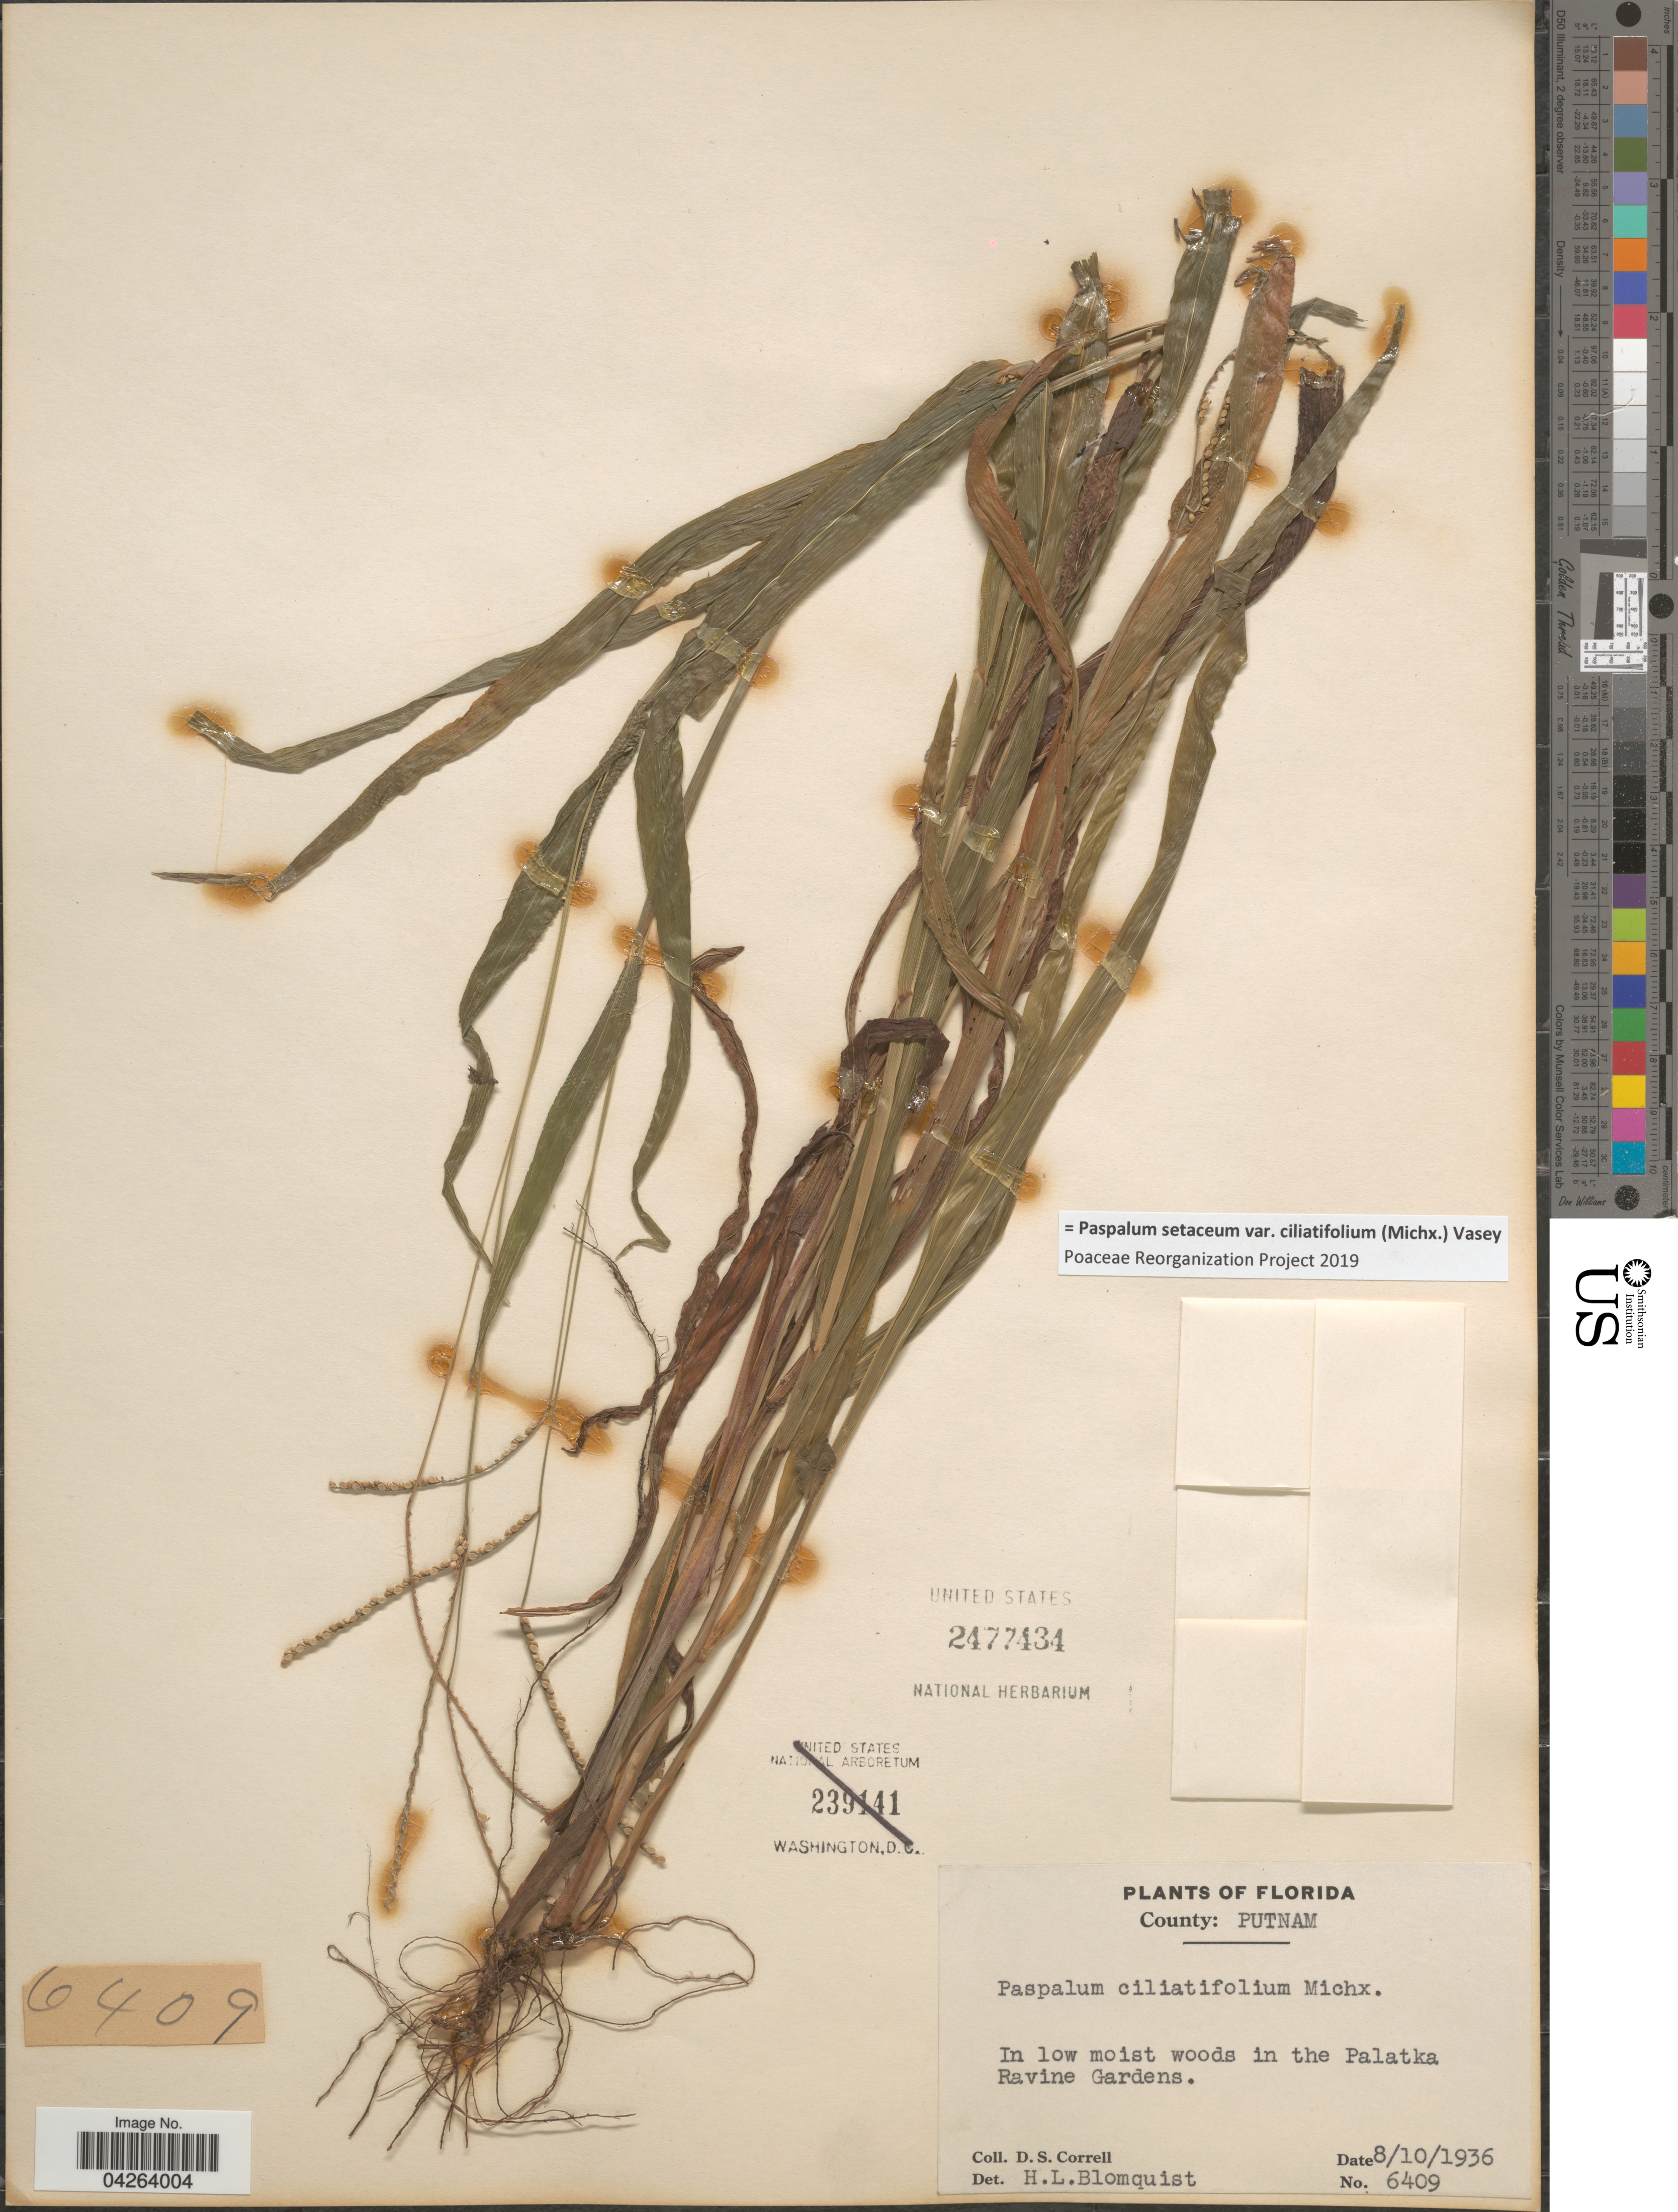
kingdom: Plantae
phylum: Tracheophyta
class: Liliopsida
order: Poales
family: Poaceae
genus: Paspalum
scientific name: Paspalum setaceum var. ciliatifolium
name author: (Michx.) Vasey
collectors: D. S. Correll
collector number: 6409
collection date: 1936-08-10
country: United States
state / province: Florida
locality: County: Putnam. In low moist woods in the Palatka Ravine Gardens.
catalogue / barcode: US 2477434